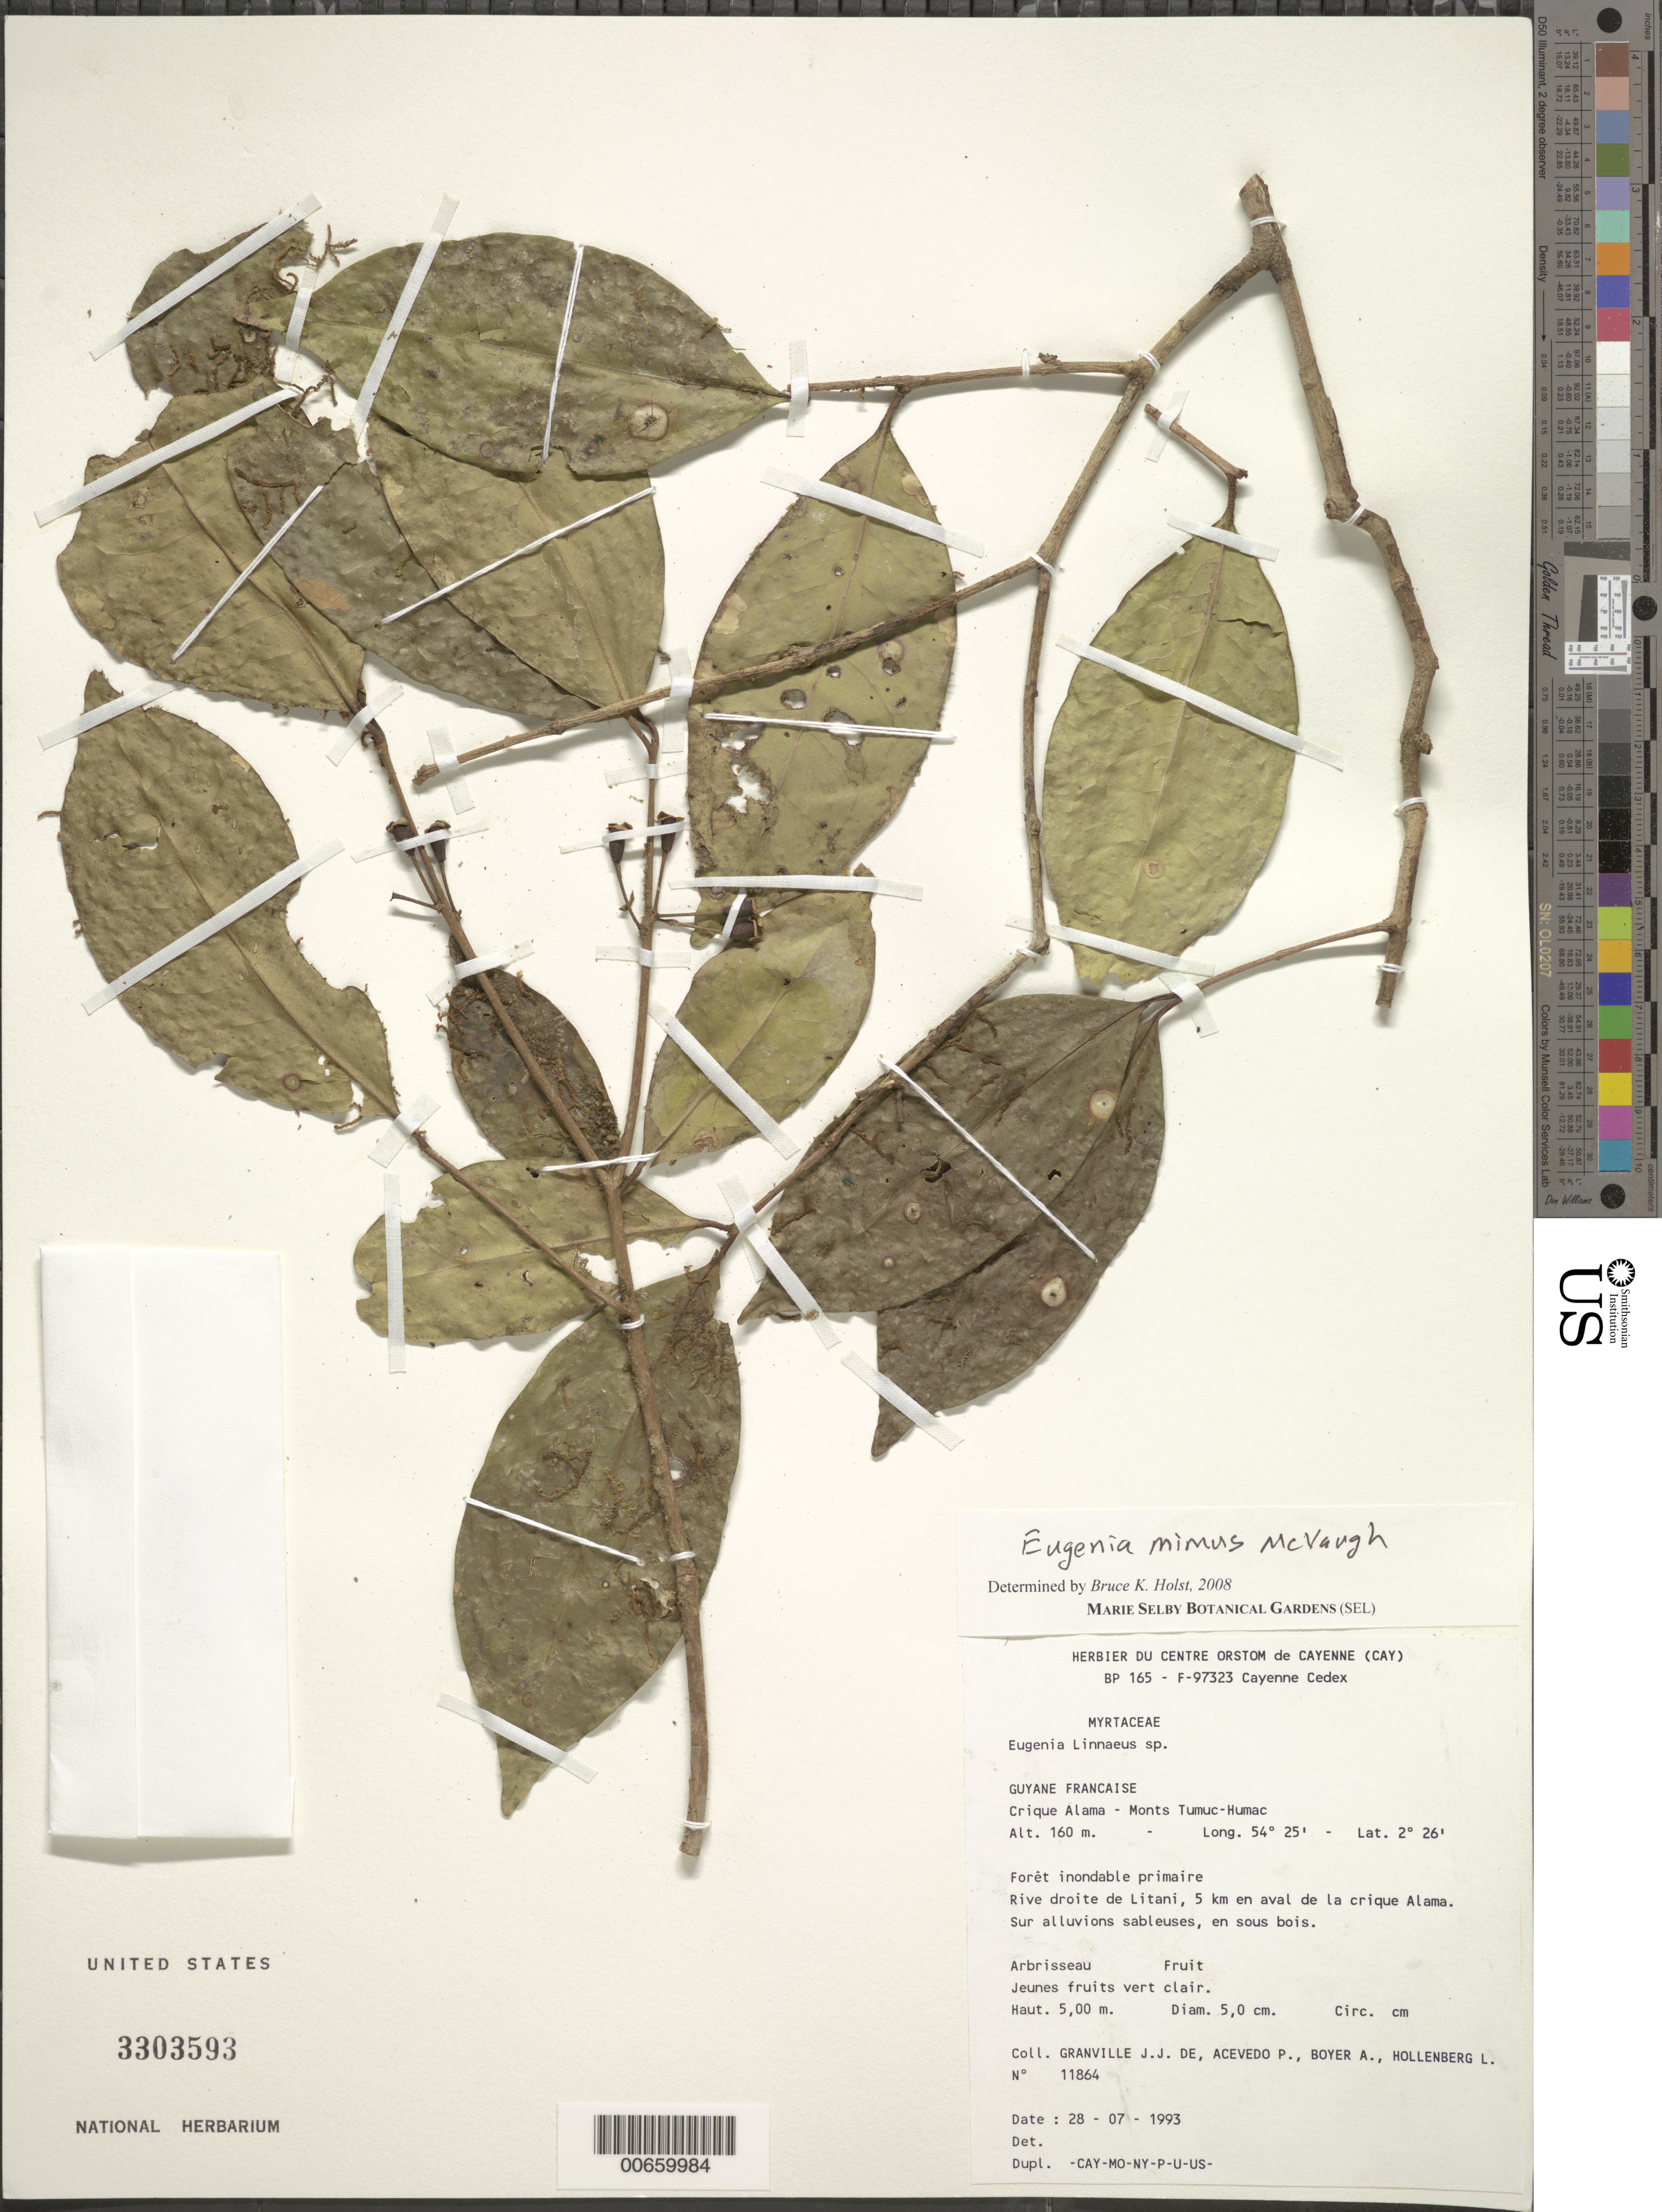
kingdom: Plantae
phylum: Tracheophyta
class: Magnoliopsida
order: Myrtales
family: Myrtaceae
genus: Eugenia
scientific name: Eugenia mimus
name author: McVaugh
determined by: Holst, Bruce K.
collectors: J.-J. de Granville, P. Acevedo-Rodr., A. Boyer & L. Hollenberg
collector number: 11864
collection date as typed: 28-Jul-93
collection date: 1993-07-28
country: French Guiana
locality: Crique Alama, Monts Tumuc-Humac; rive droite de Litani, 5km en aval de la crique Alama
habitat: Primary inundated forest; sur alluvions sableuses, en sous bois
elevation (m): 160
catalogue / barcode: US 3303593